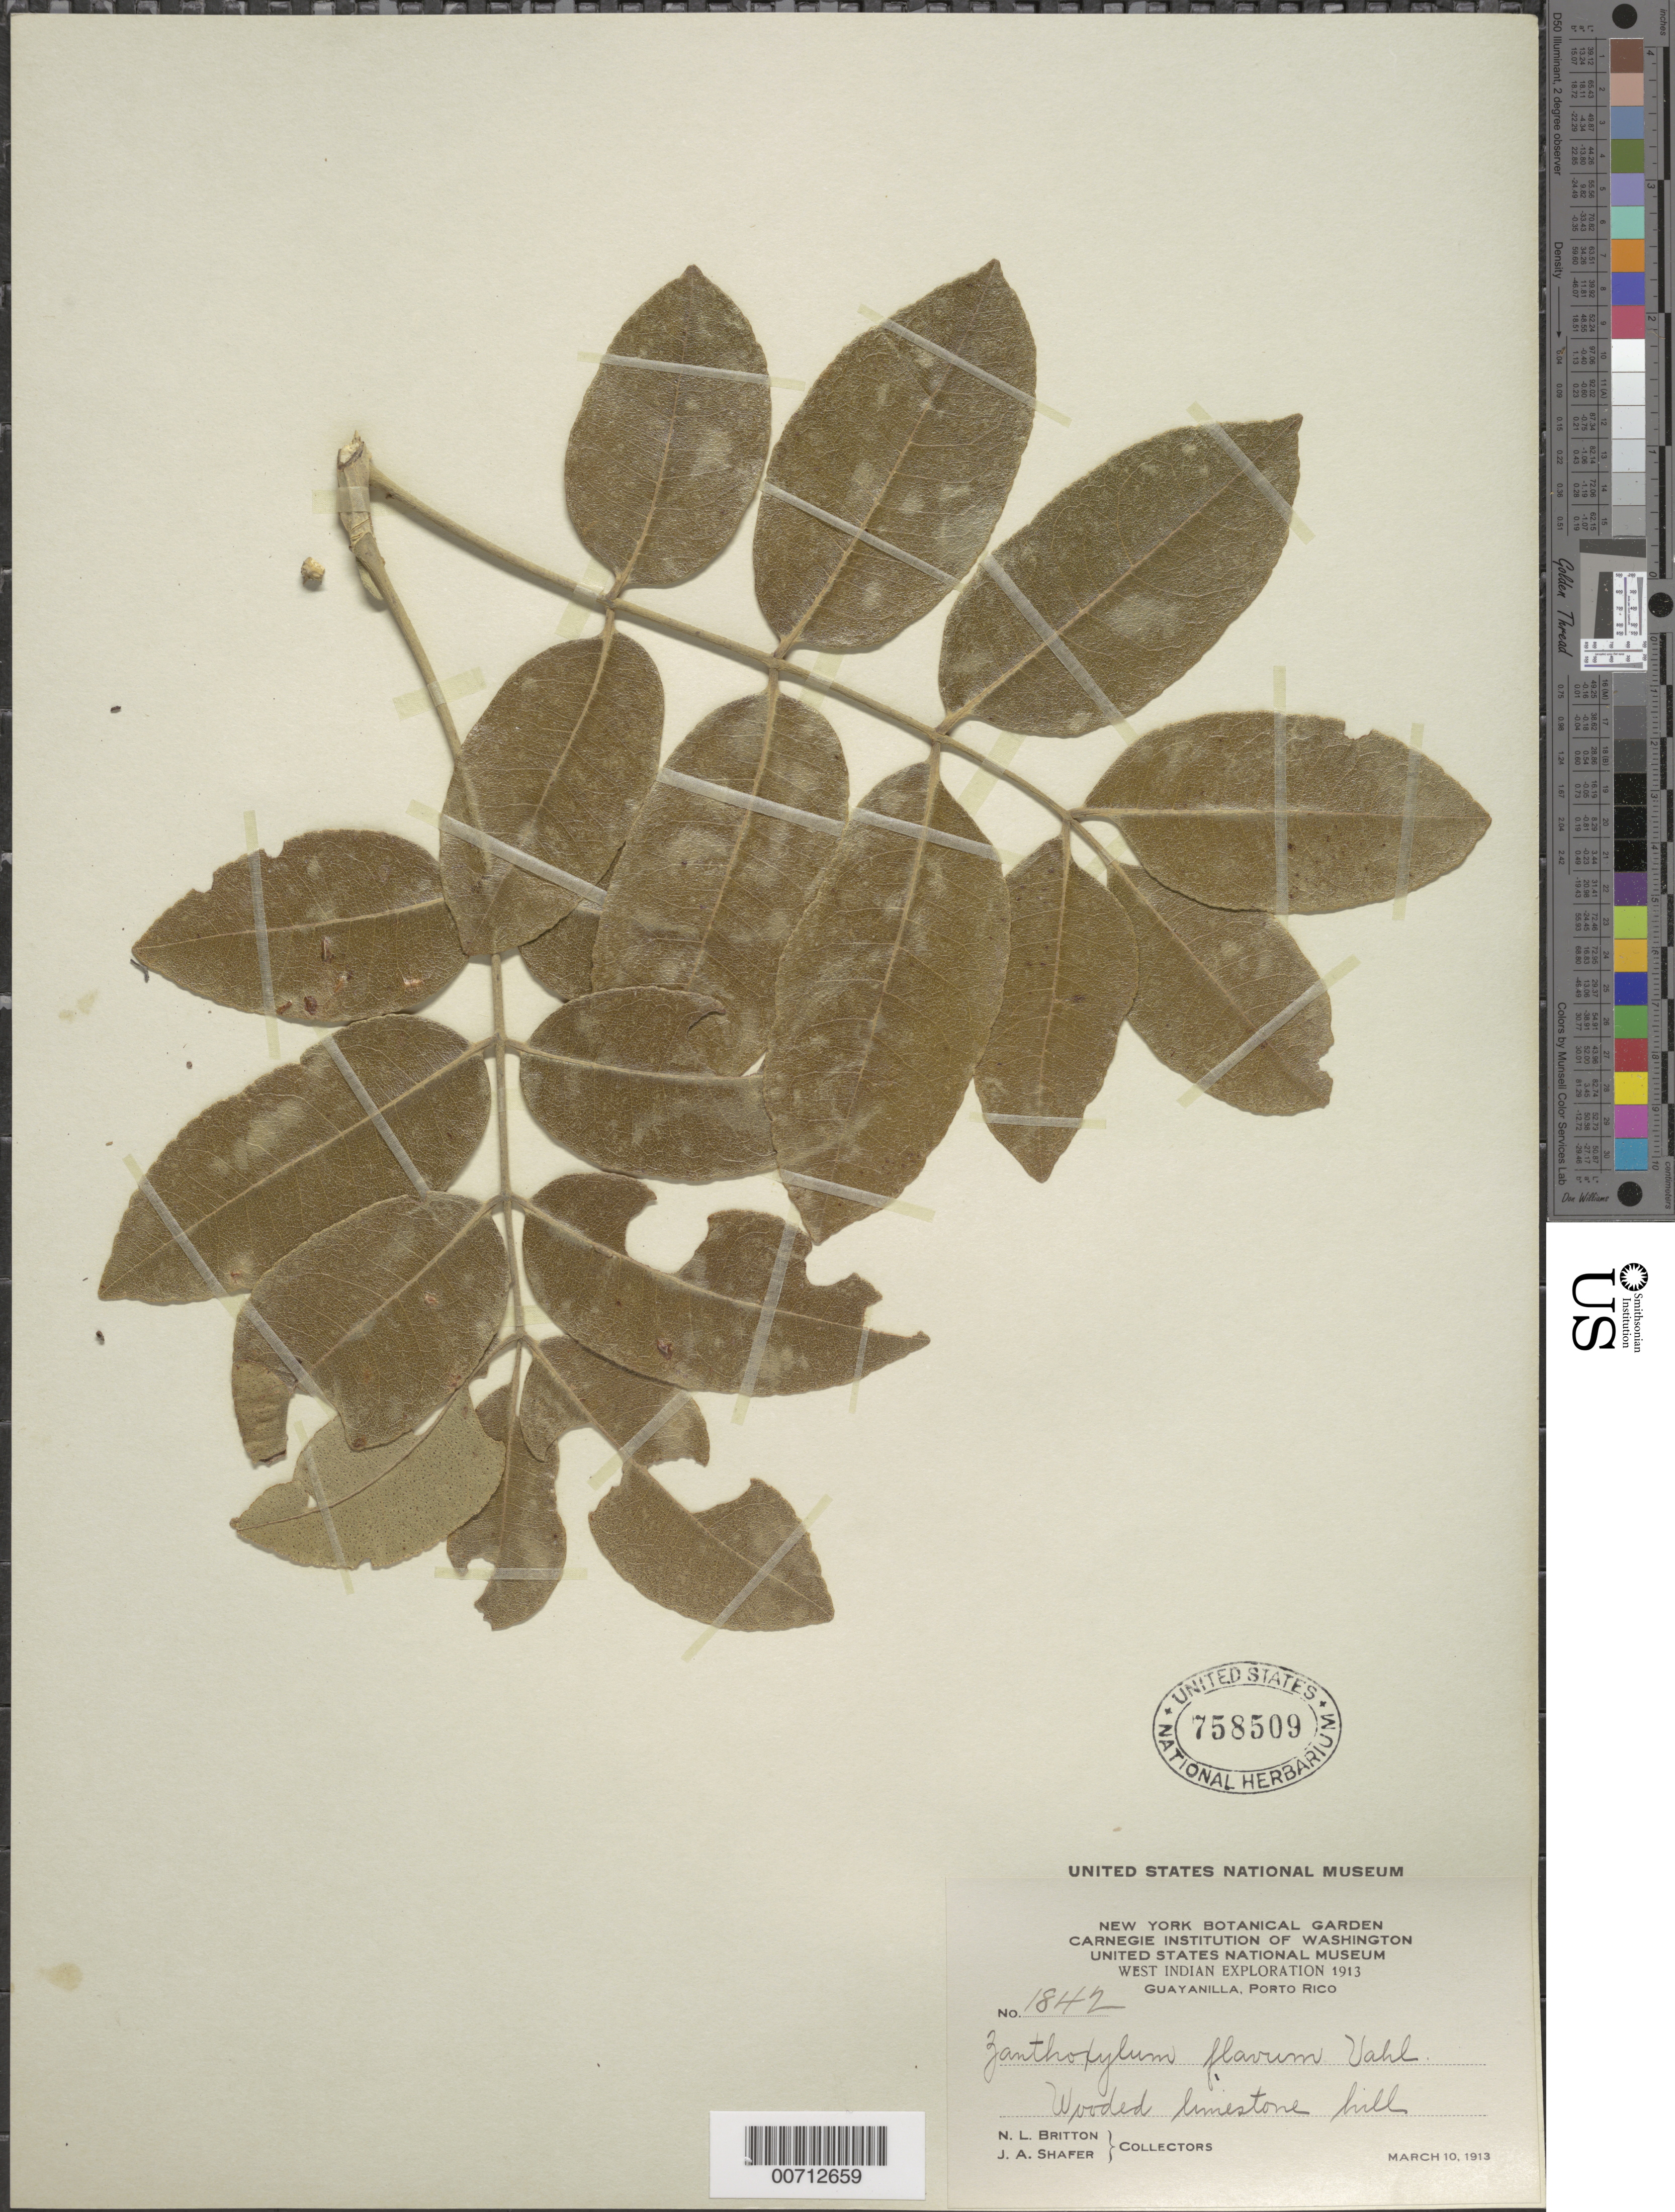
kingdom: Plantae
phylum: Tracheophyta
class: Magnoliopsida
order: Sapindales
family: Rutaceae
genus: Zanthoxylum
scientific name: Zanthoxylum flavum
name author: Vahl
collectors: N. Britton & J. A. Shafer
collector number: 1842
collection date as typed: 10 Mar 1913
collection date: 1913-03-10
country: Puerto Rico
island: Greater Antilles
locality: Guayanilla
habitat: Wooded limestone hill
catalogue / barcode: US 758509